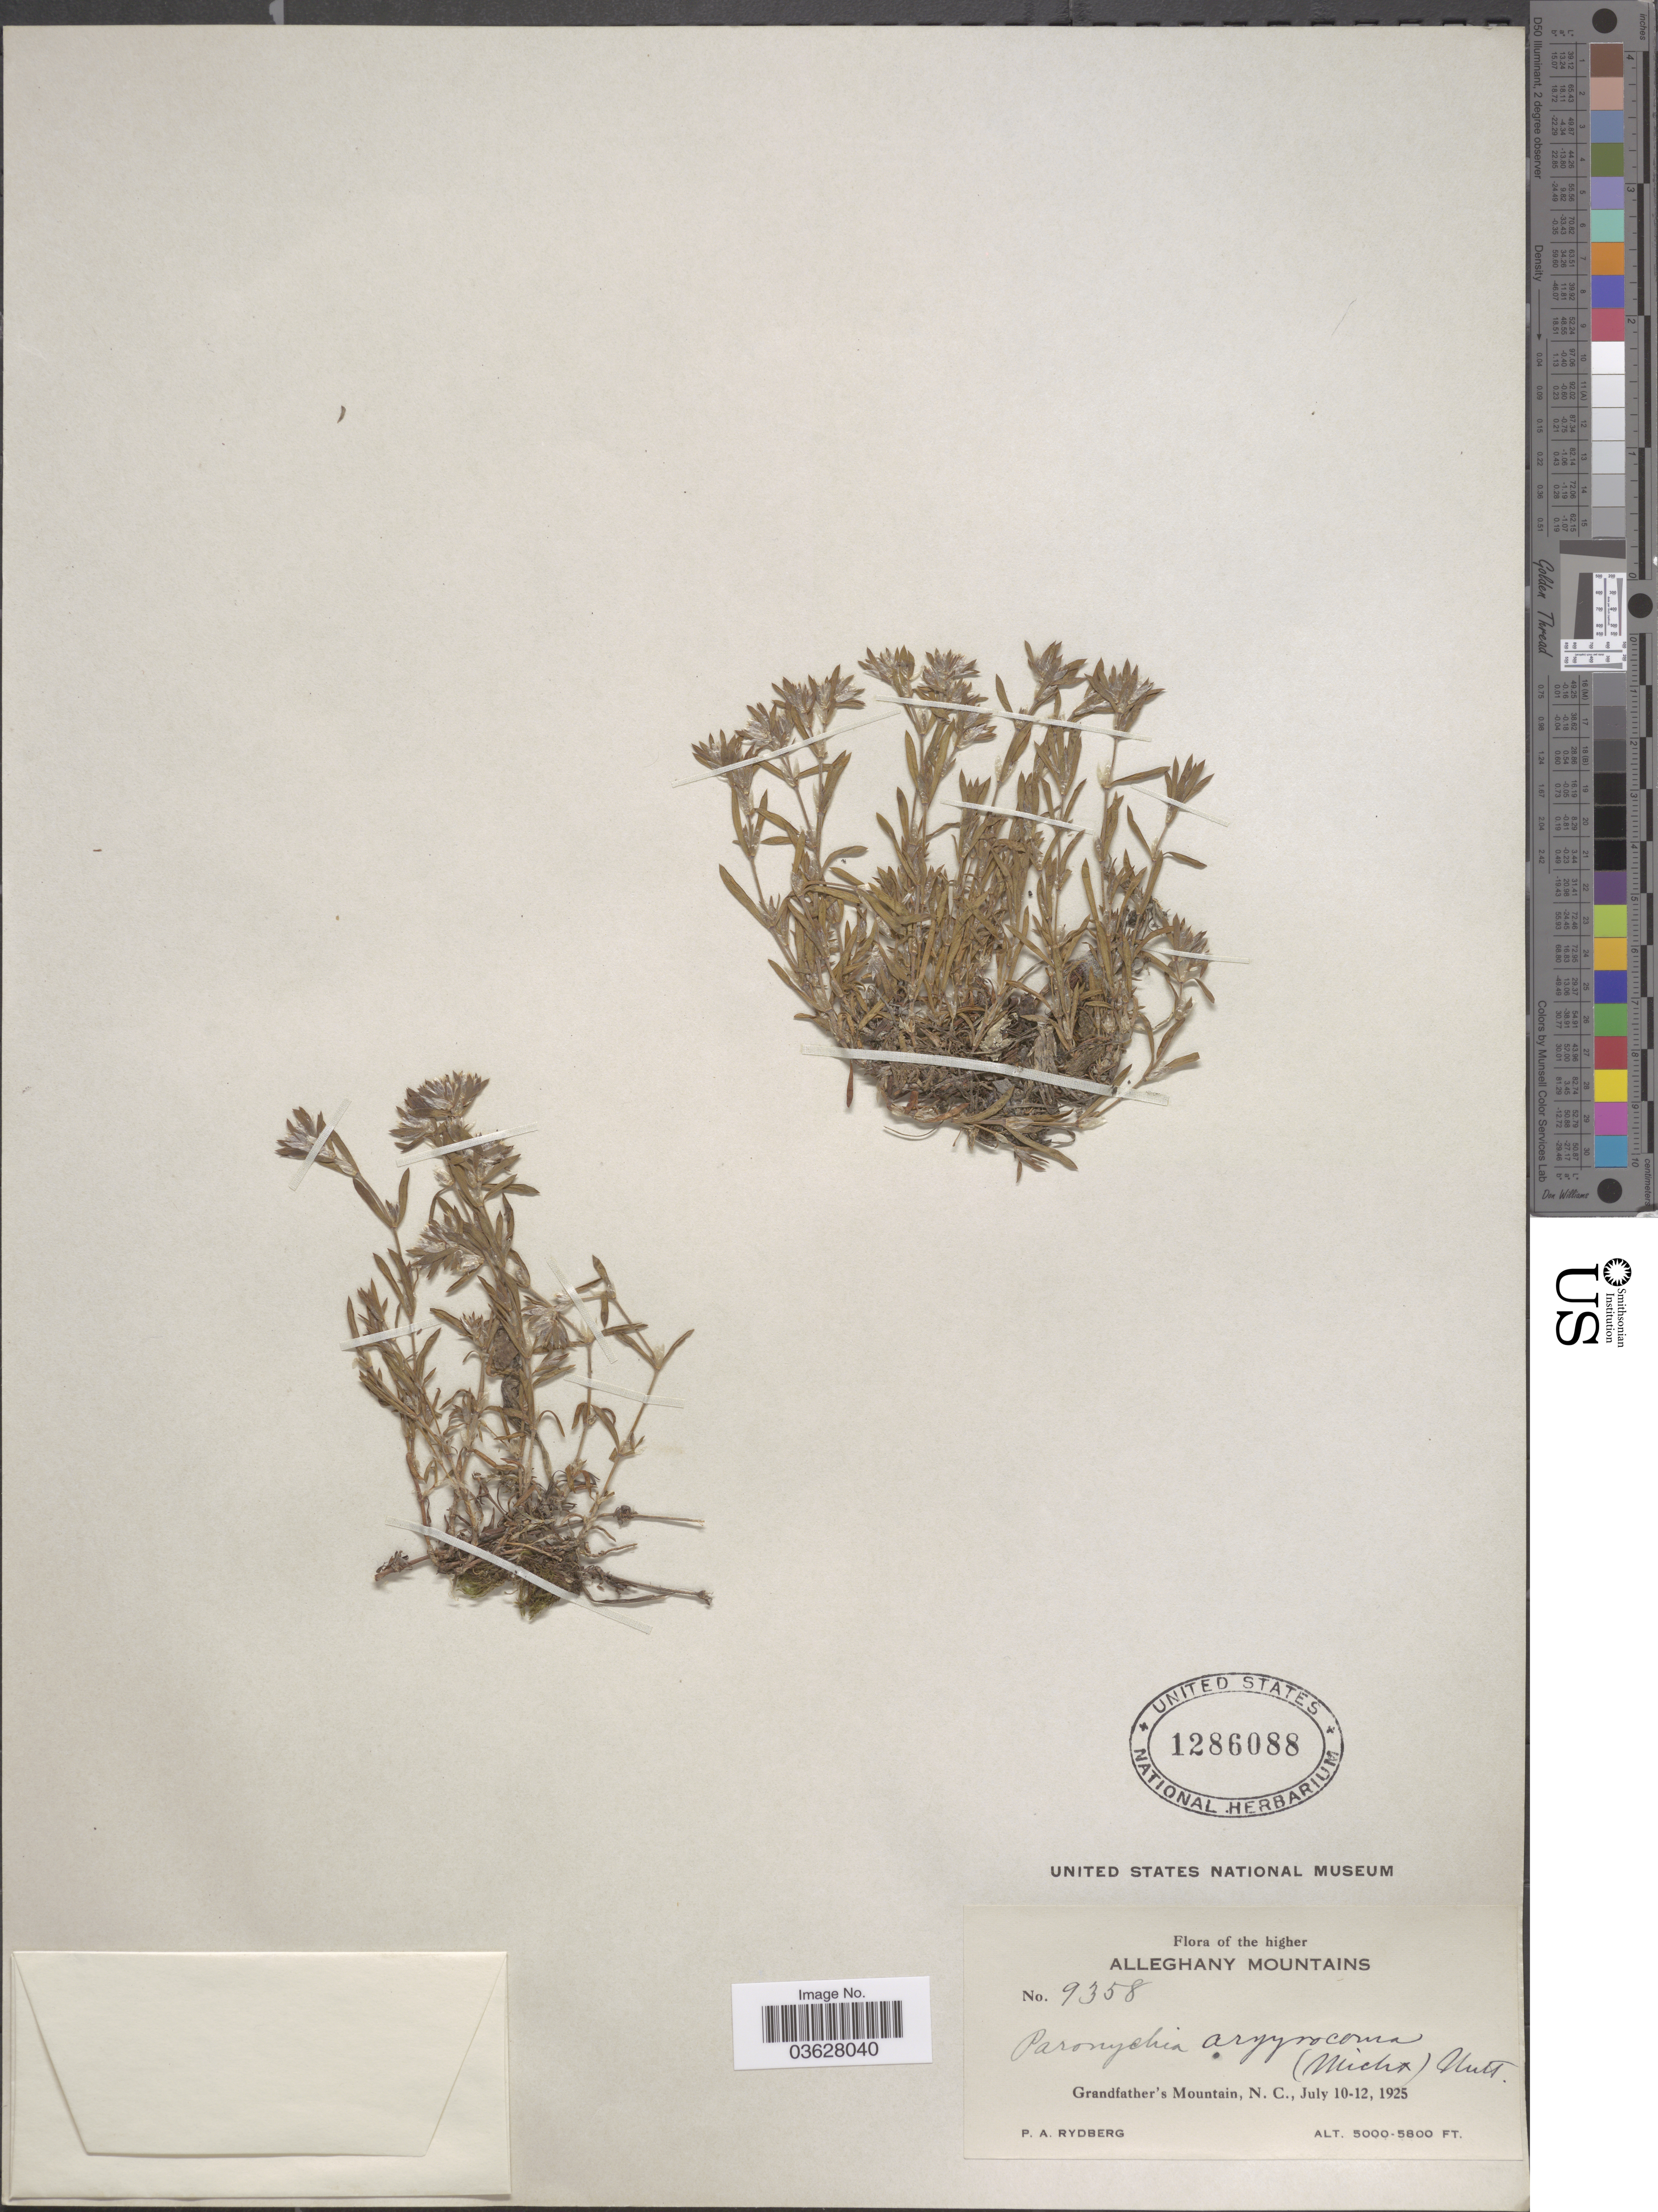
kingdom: Plantae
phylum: Tracheophyta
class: Magnoliopsida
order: Caryophyllales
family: Caryophyllaceae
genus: Paronychia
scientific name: Paronychia argyrocoma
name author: (Michx.) Nutt.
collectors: P. A. Rydberg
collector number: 9358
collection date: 1925-07-10/1925-07-12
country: United States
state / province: North Carolina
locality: Higher Alleghany Mountains. Grandfather's Mountain.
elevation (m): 1524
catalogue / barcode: US 1286088